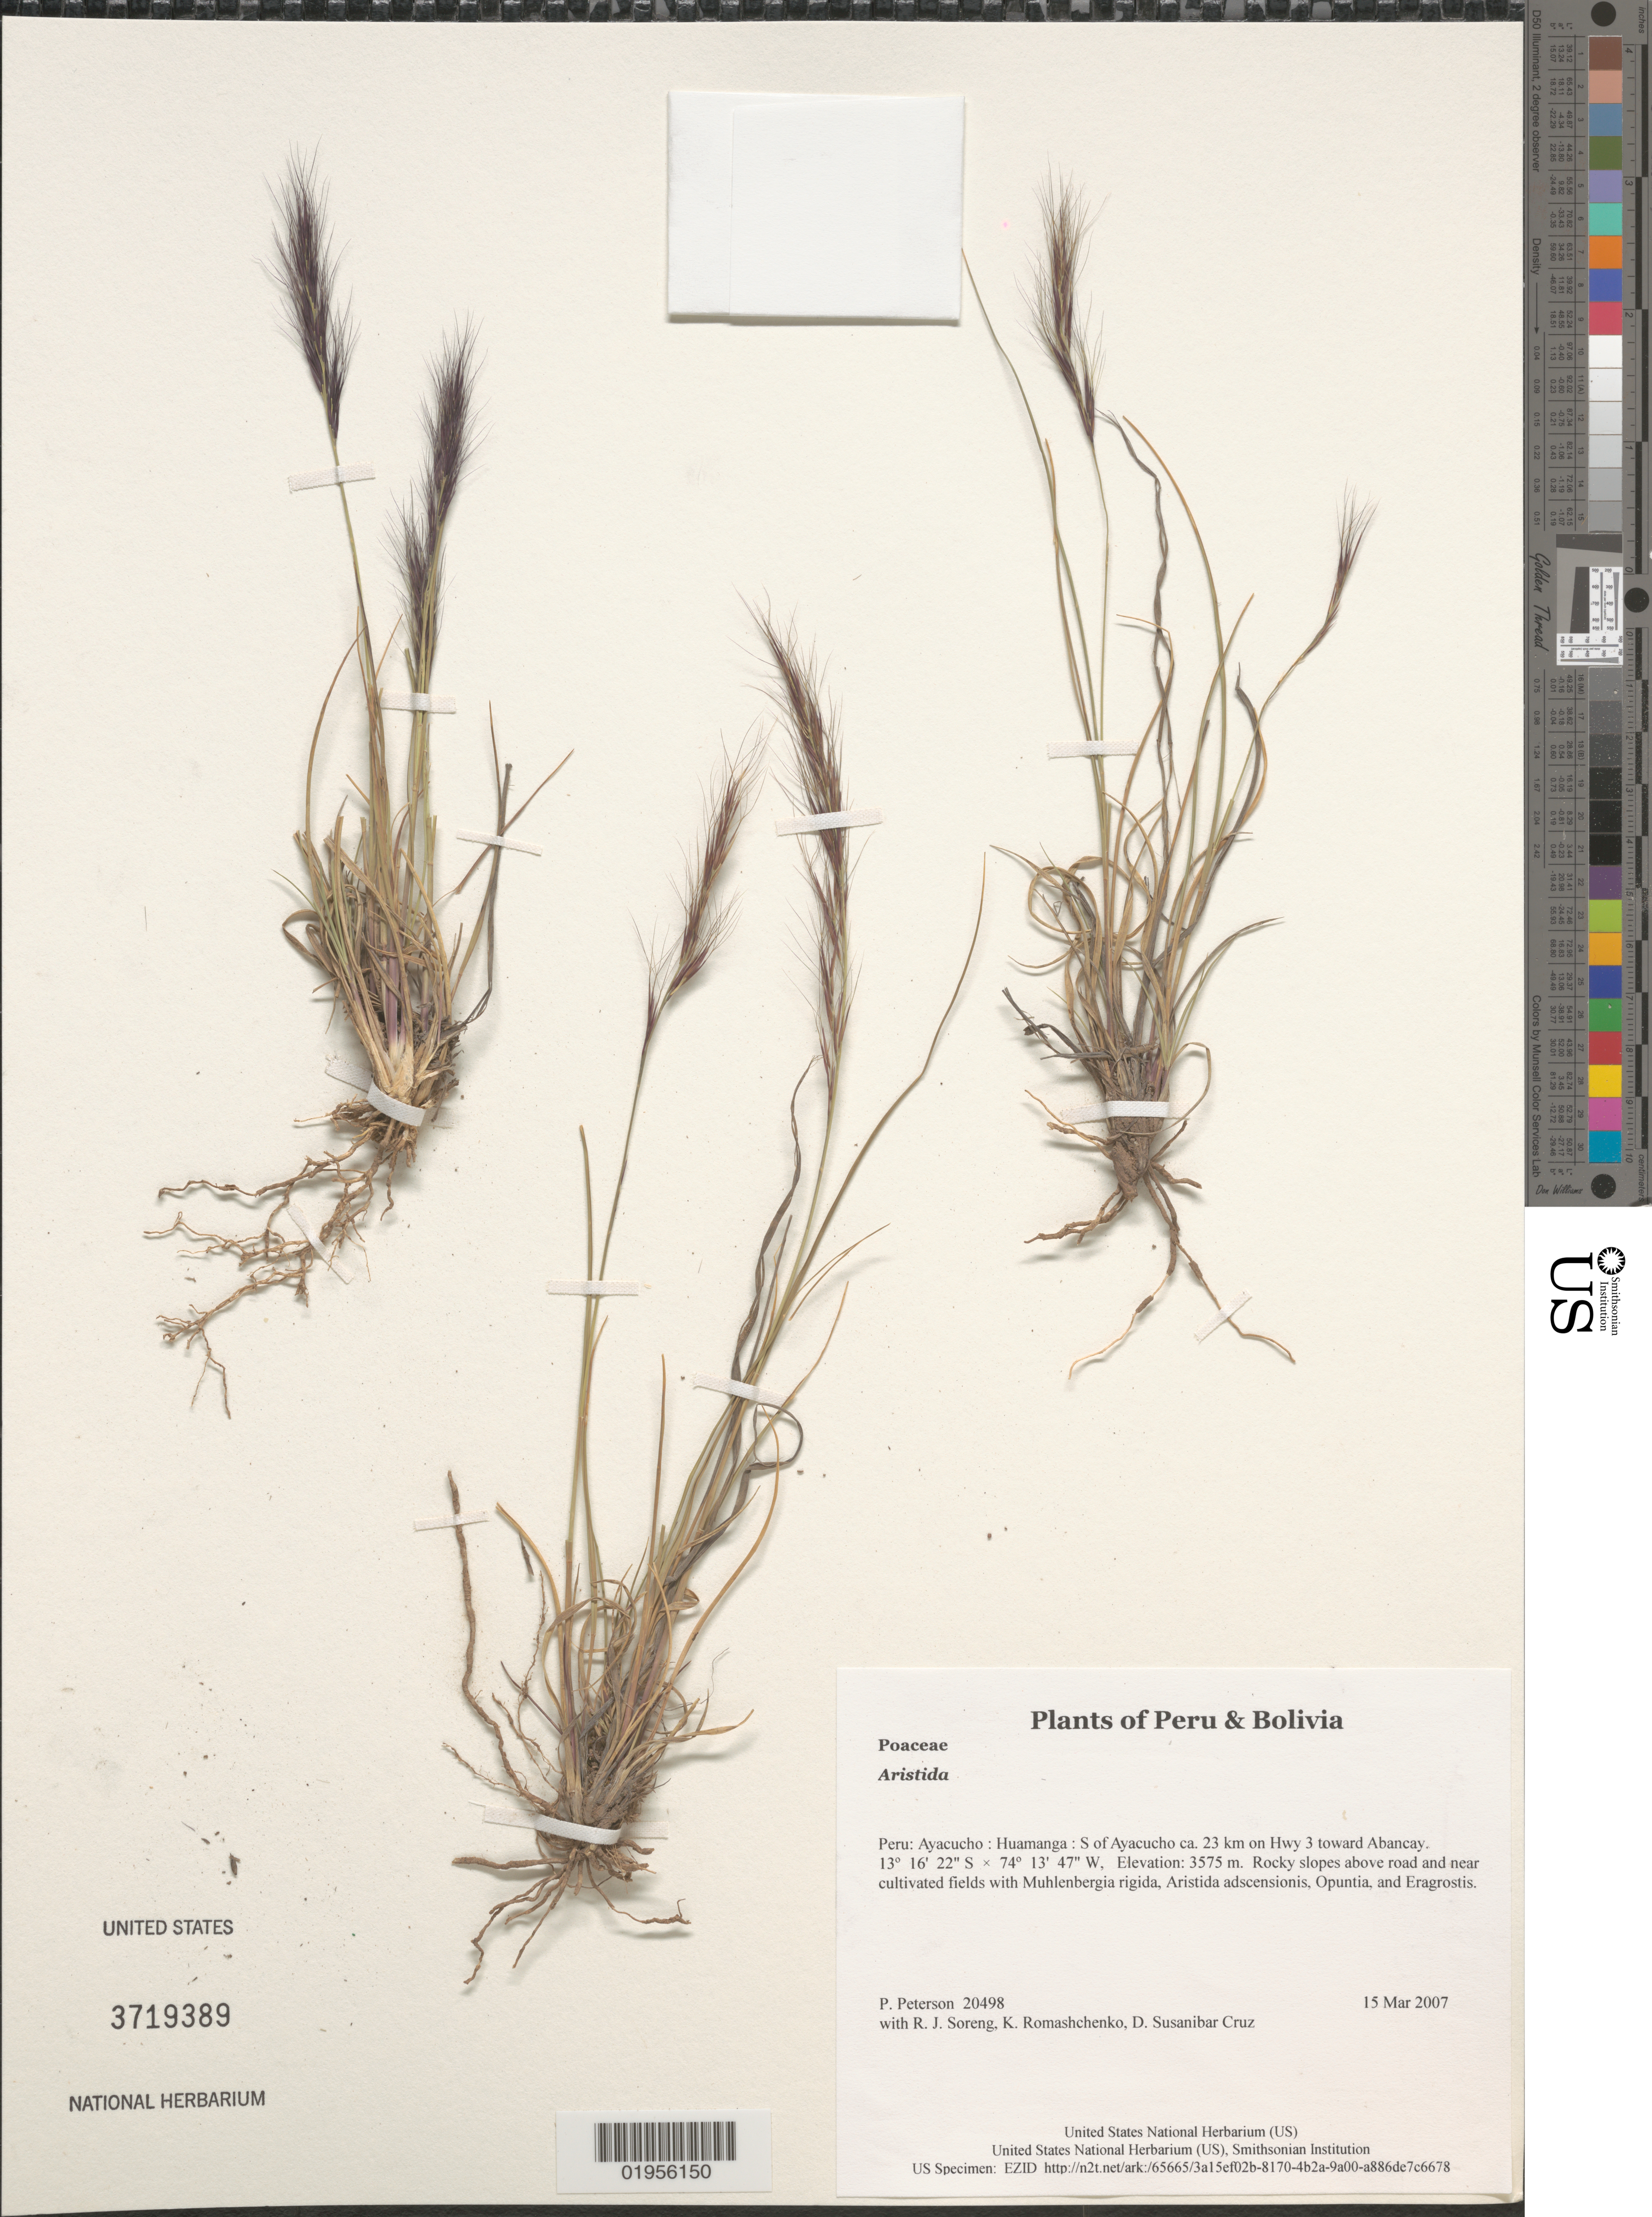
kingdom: Plantae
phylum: Tracheophyta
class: Liliopsida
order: Poales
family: Poaceae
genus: Aristida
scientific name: Aristida sp.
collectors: P. M. Peterson, R. J. Soreng, K. Romashchenko & D. Susanibar Cruz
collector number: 20498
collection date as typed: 15 Mar 2007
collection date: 2007-03-15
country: Peru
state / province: Ayacucho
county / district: Huamanga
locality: S of Ayacucho ca. 23 km on Hwy 3 toward Abancay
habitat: Rocky slopes above road and near cultivated fields with Muhlenbergia rigida, Aristida adscensionis, Opuntia, and Eragrostis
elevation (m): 3575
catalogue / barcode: US 3719389